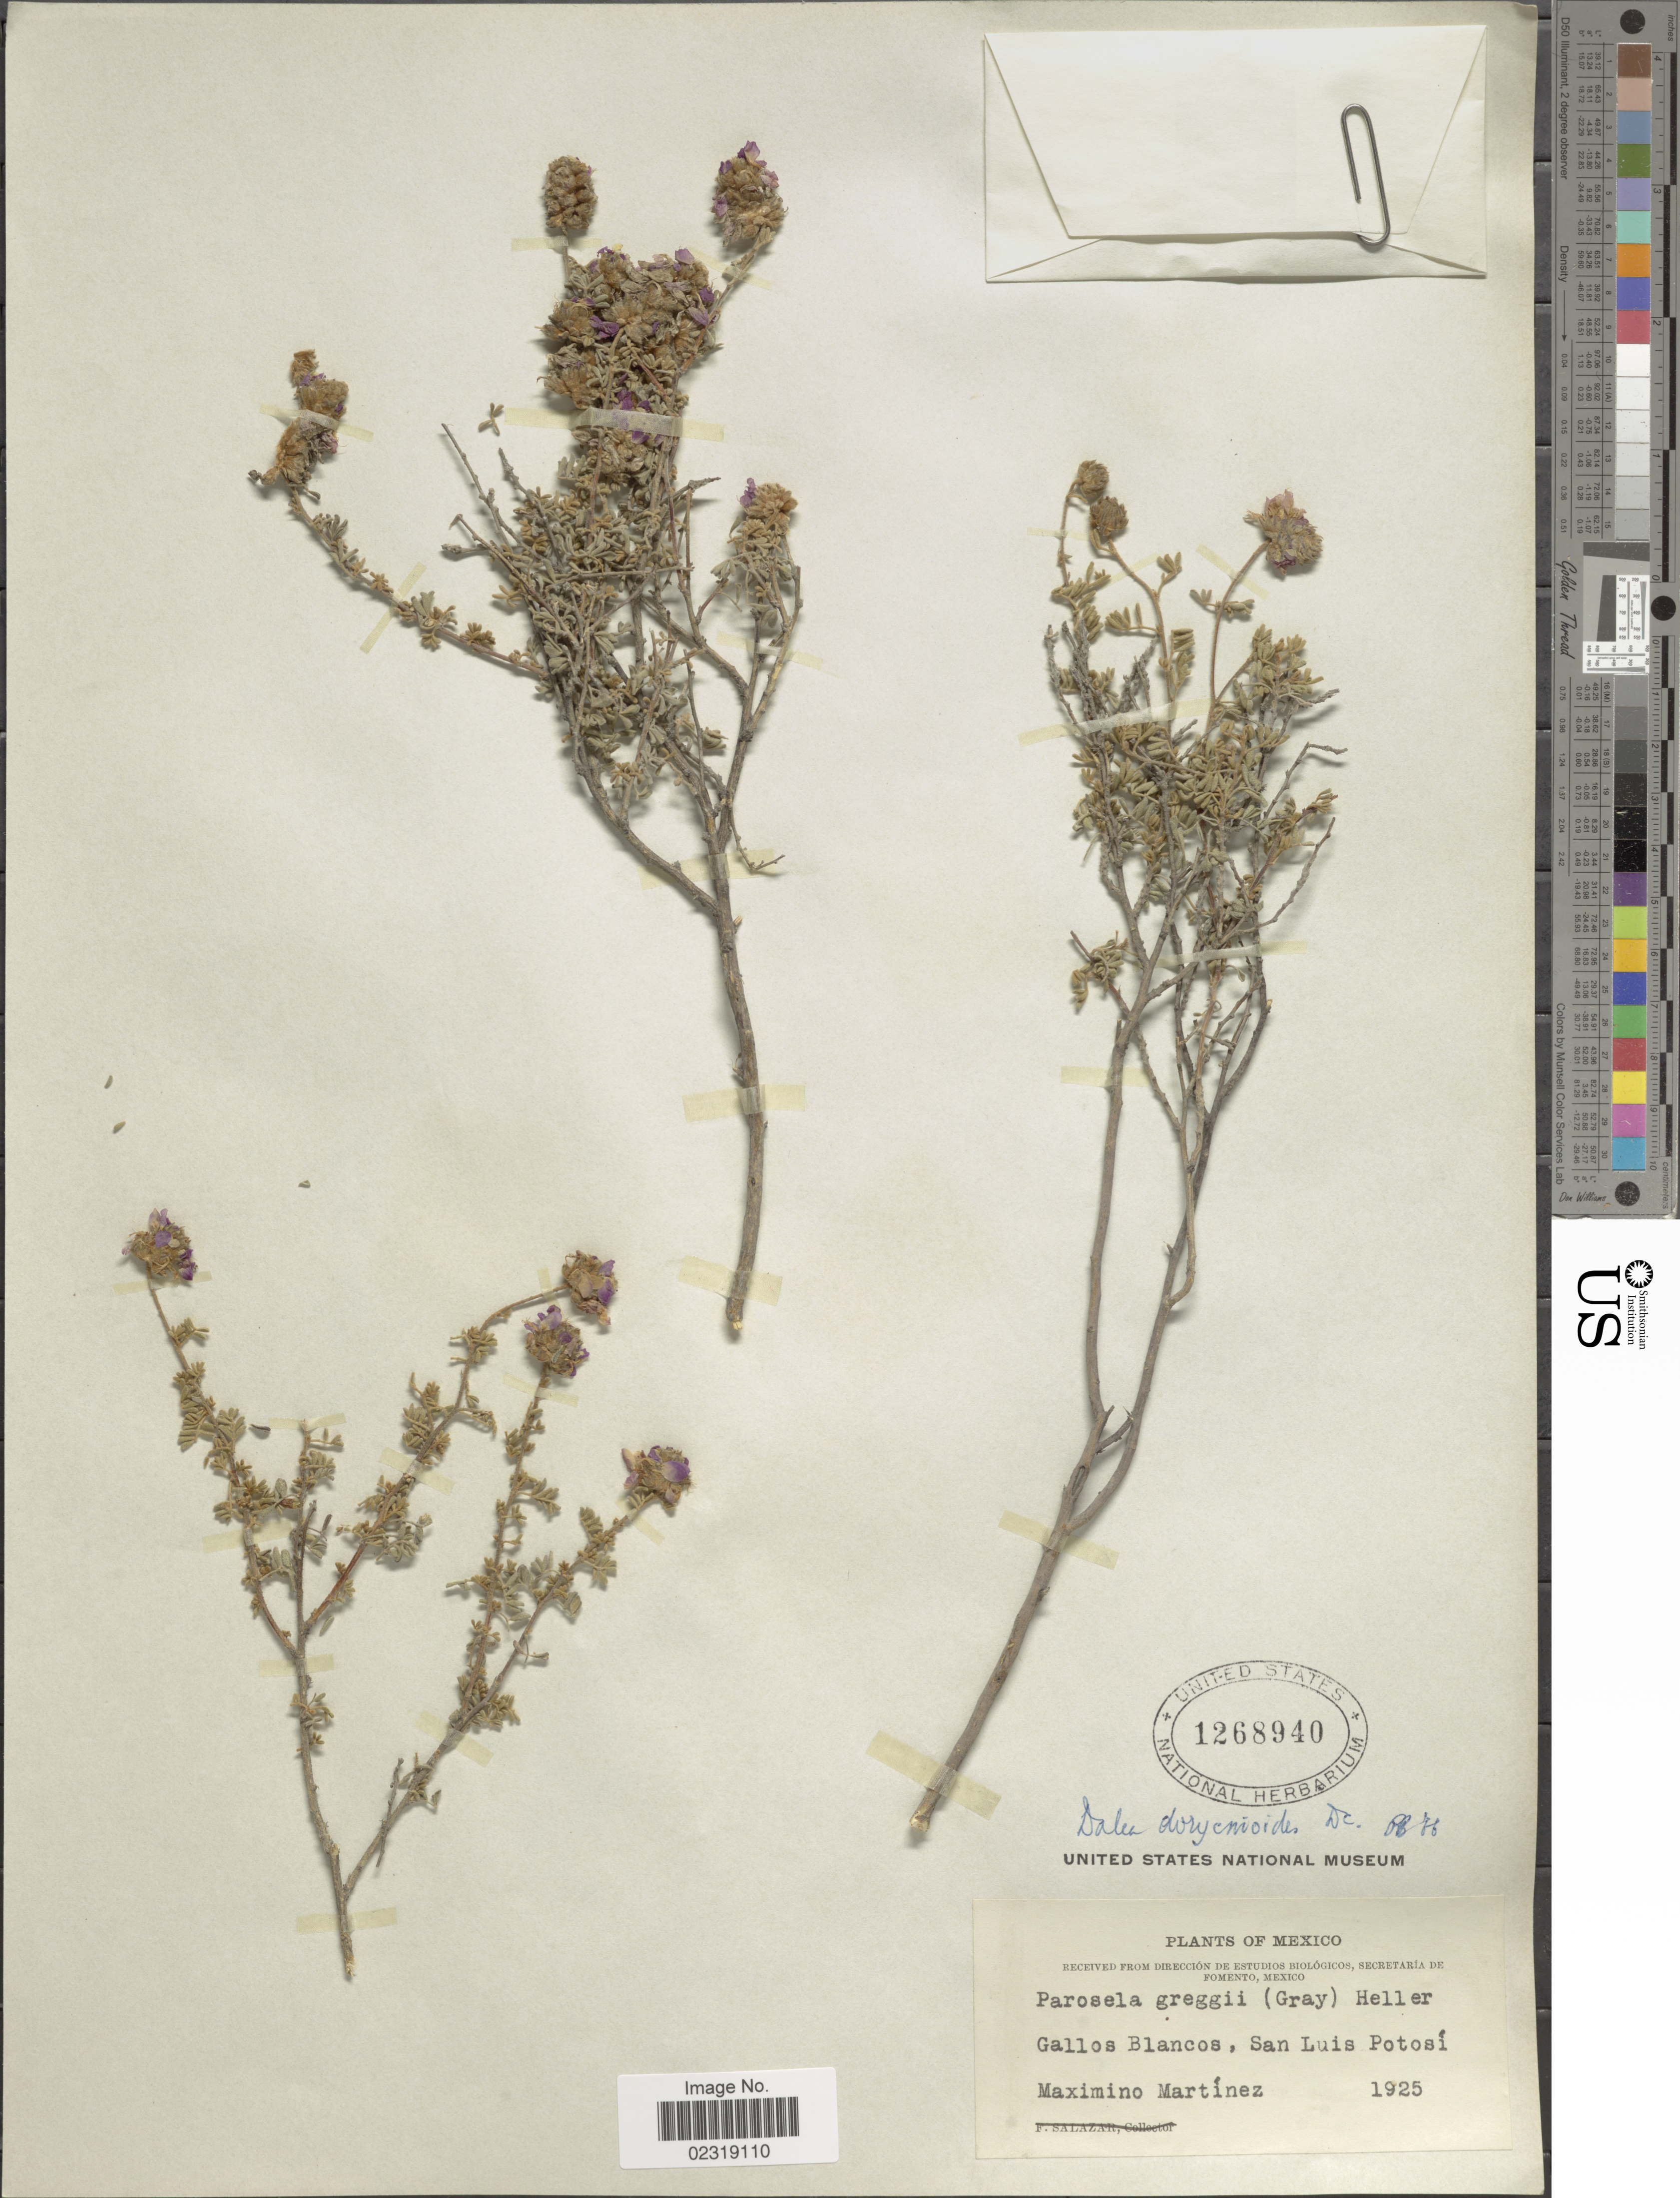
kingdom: Plantae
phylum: Tracheophyta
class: Magnoliopsida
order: Fabales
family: Fabaceae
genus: Dalea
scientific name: Dalea dorycnioides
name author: DC.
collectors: M. Martinez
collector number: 1925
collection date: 1925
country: Mexico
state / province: San Luis Potosí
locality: Gallos Blancos, San Luis Potosi.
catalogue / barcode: US 1268940